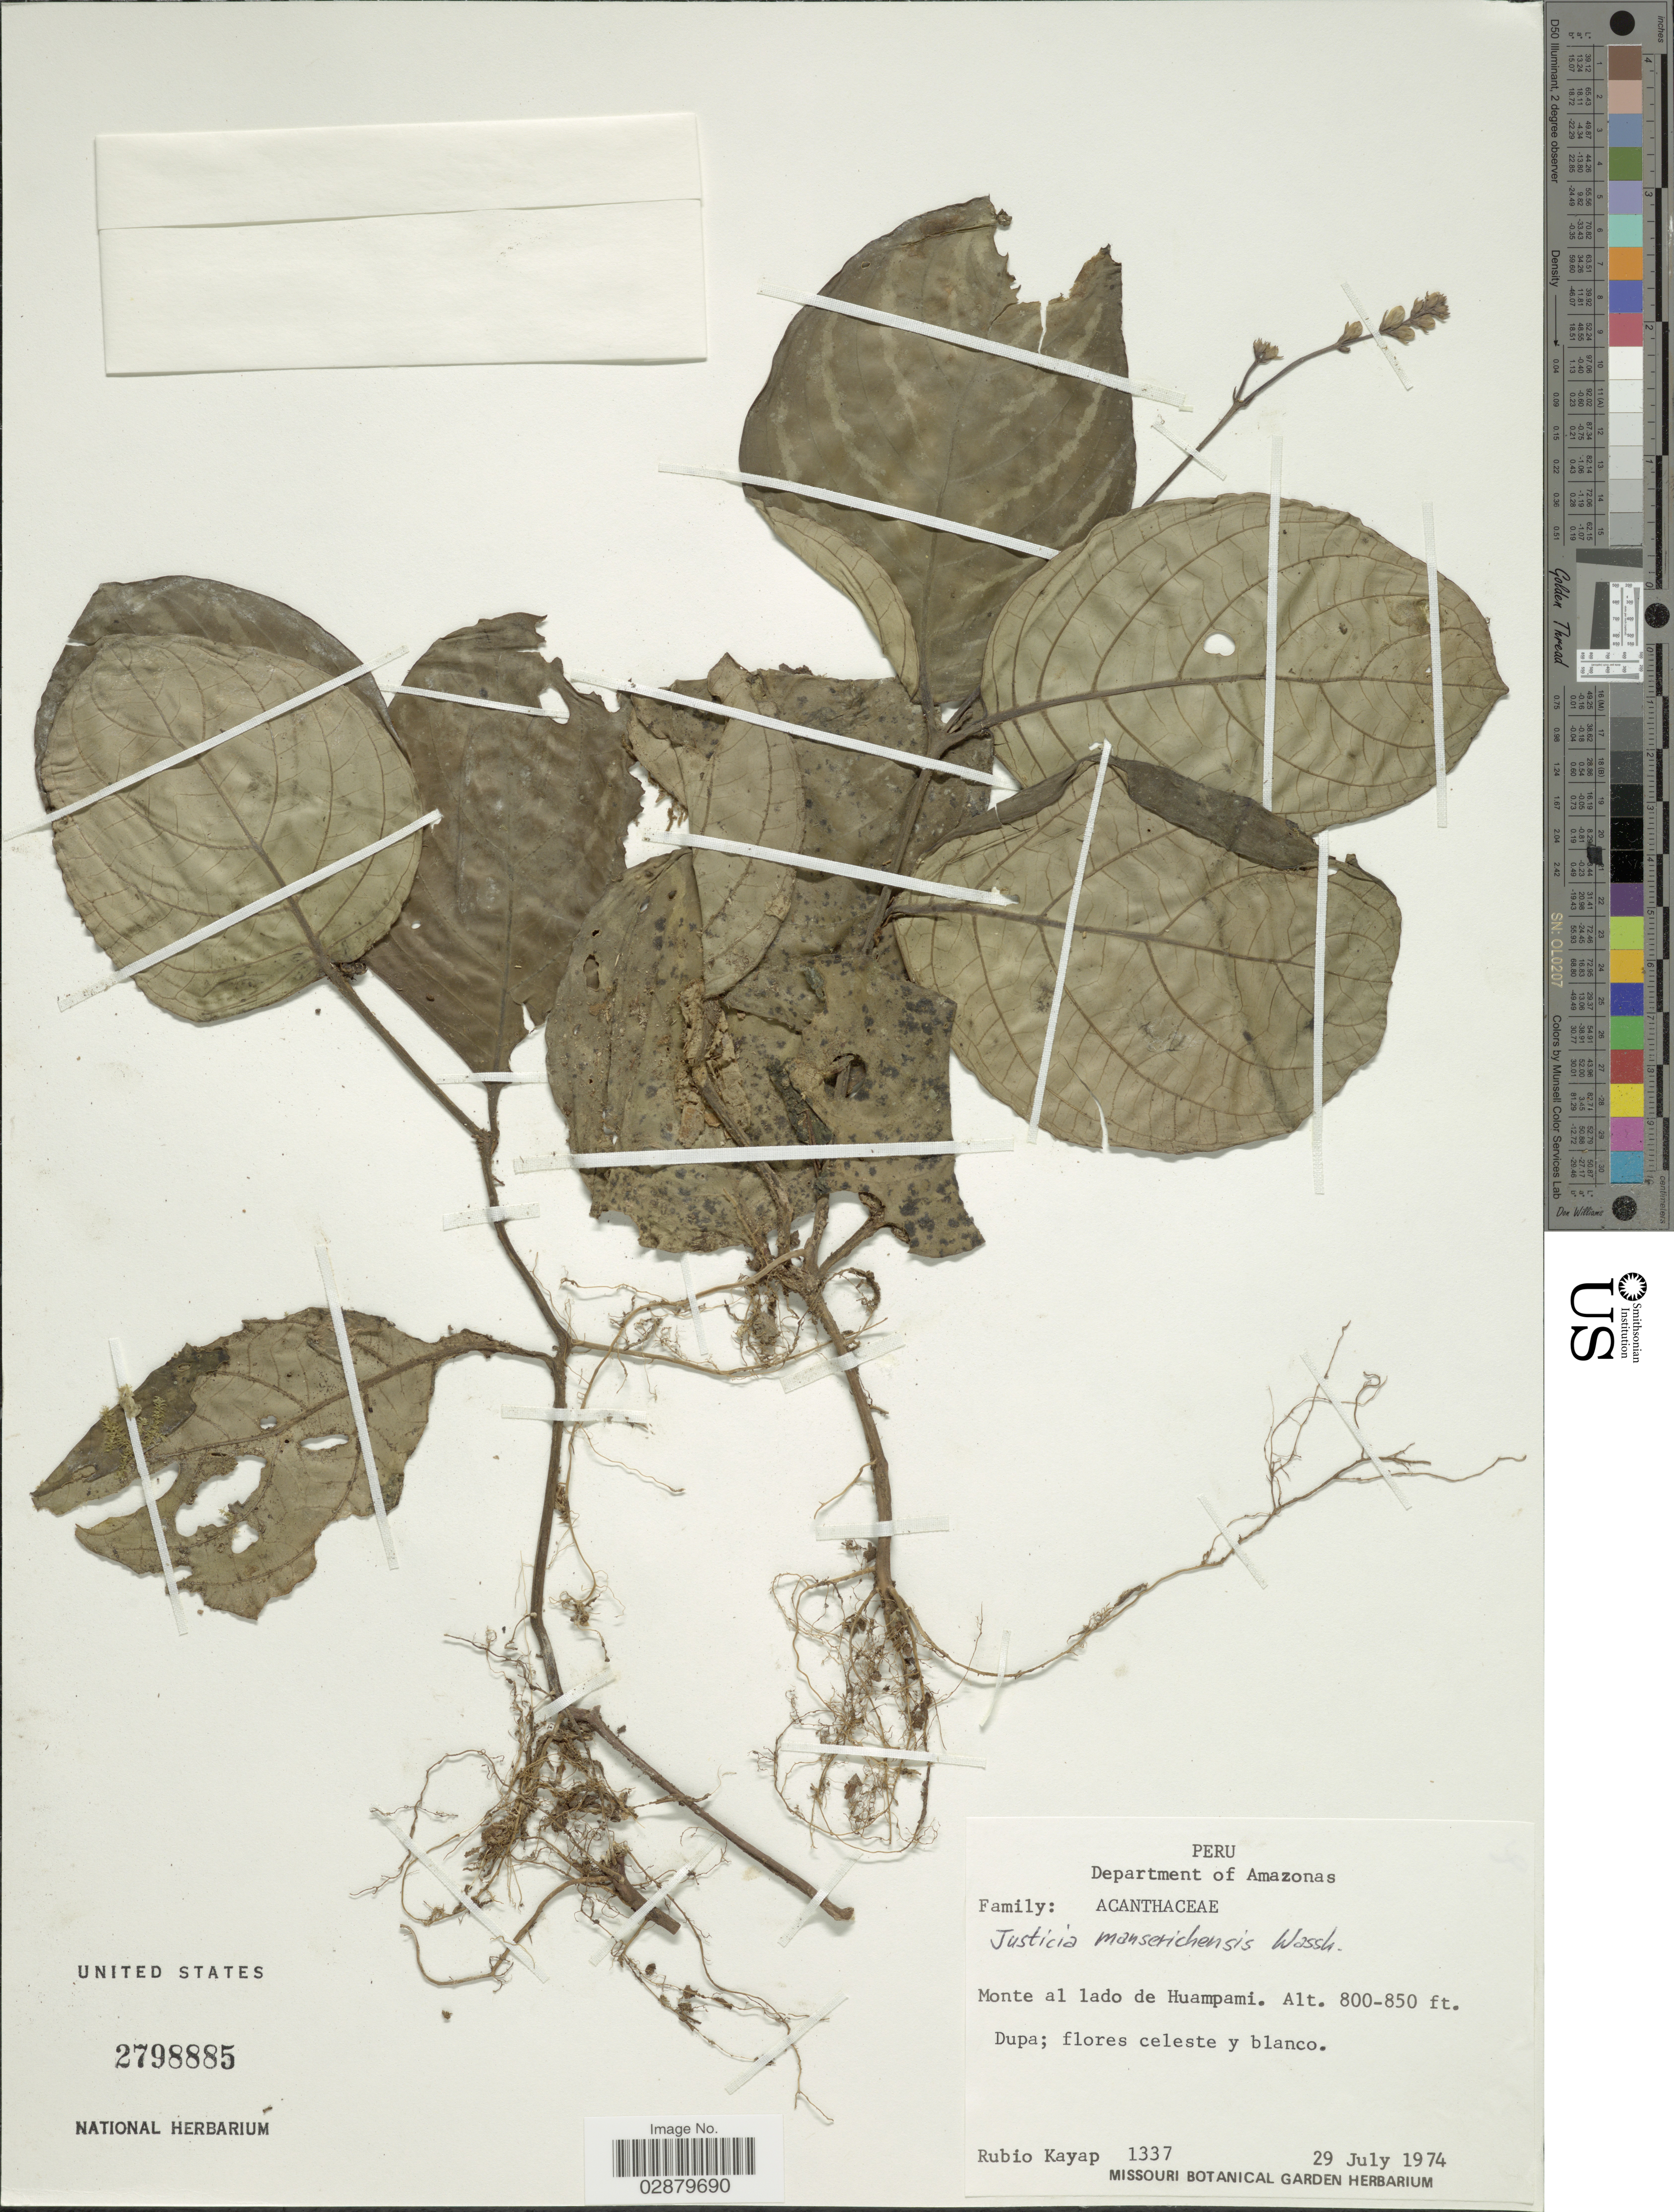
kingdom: Plantae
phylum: Tracheophyta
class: Magnoliopsida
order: Lamiales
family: Acanthaceae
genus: Justicia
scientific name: Justicia manserichensis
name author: Wassh.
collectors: R. Kayap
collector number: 1337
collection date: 1974-07-29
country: Peru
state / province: Amazonas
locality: Department of Amazonas. Monte al lado de Huampami.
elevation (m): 244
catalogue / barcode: US 2798885